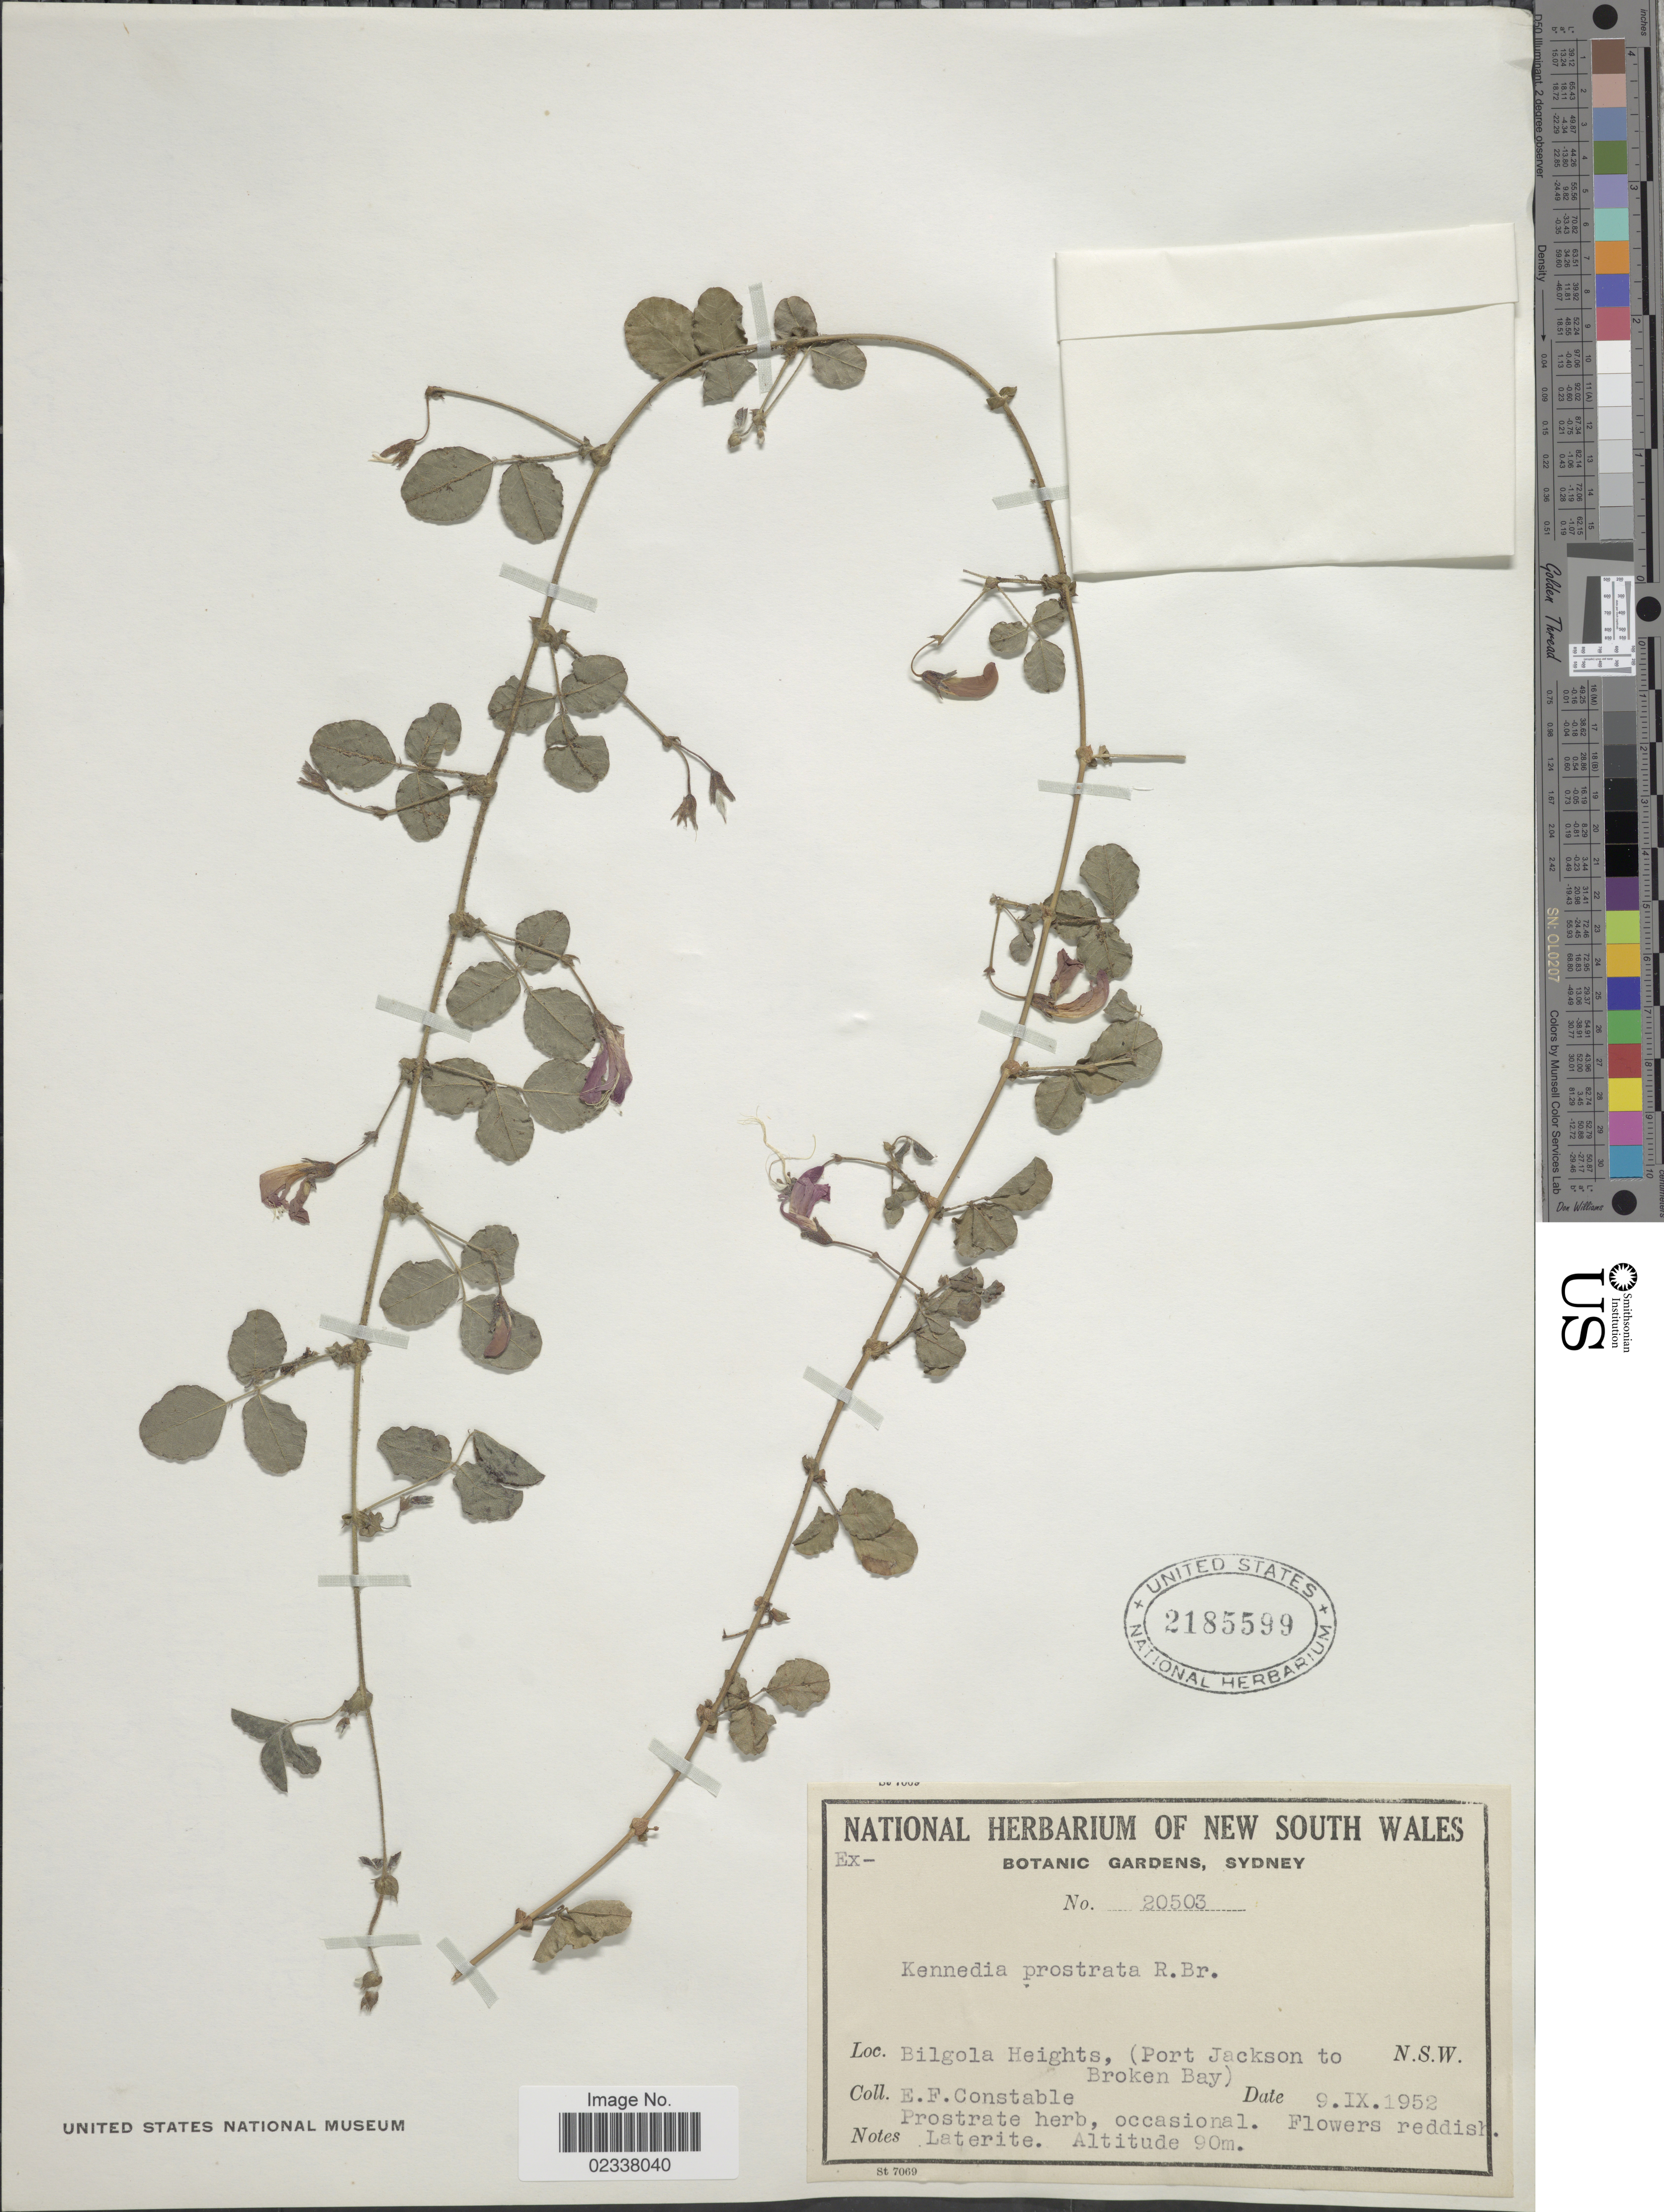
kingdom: Plantae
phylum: Tracheophyta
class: Magnoliopsida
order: Fabales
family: Fabaceae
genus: Kennedia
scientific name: Kennedia prostrata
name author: R. Br.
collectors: E. F. Constable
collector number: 20503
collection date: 1952-09-09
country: Australia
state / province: New South Wales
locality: Bilgola Heights, (Port Jackson to Broken Bay)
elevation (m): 90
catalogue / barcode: US 2185599